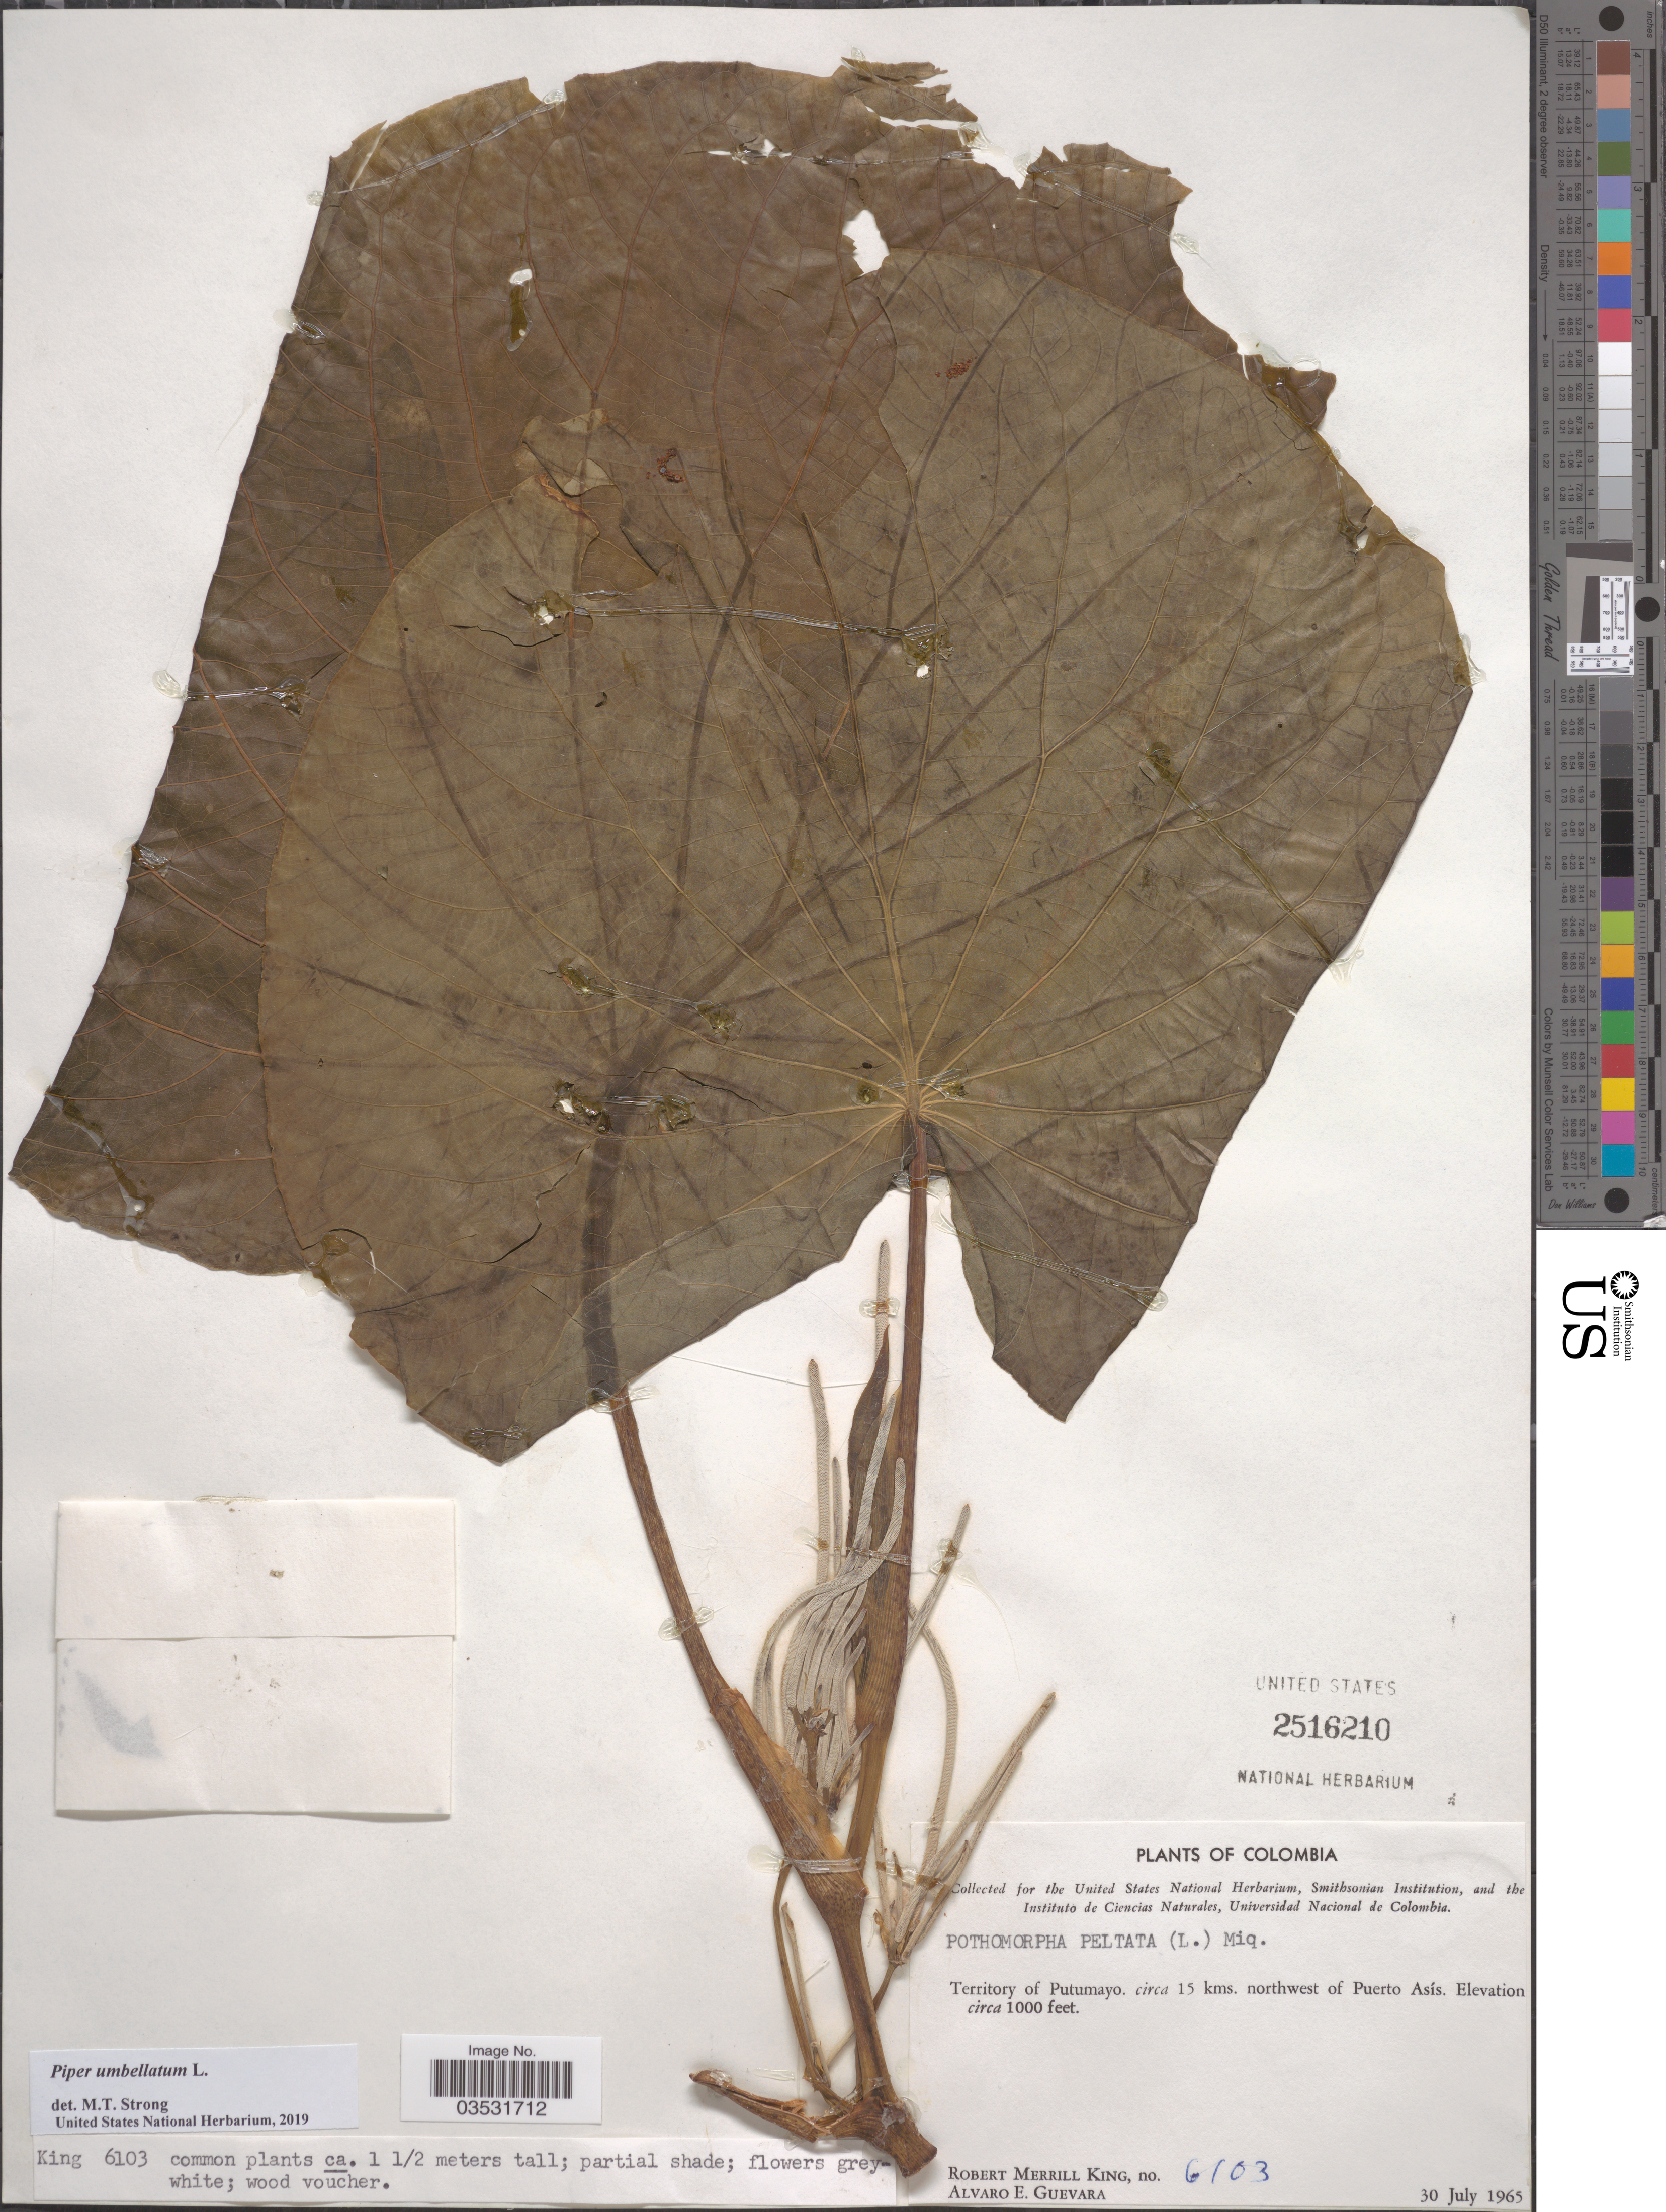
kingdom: Plantae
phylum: Tracheophyta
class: Magnoliopsida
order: Piperales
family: Piperaceae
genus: Piper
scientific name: Piper umbellatum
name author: L.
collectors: R. M. King & A. E. Guevara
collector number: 6103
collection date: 1965-07-30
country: Colombia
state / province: Putumayo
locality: Territory of Putumayo. circa 15 kms. northwest of Puerto Asís.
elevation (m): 305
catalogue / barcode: US 2516210